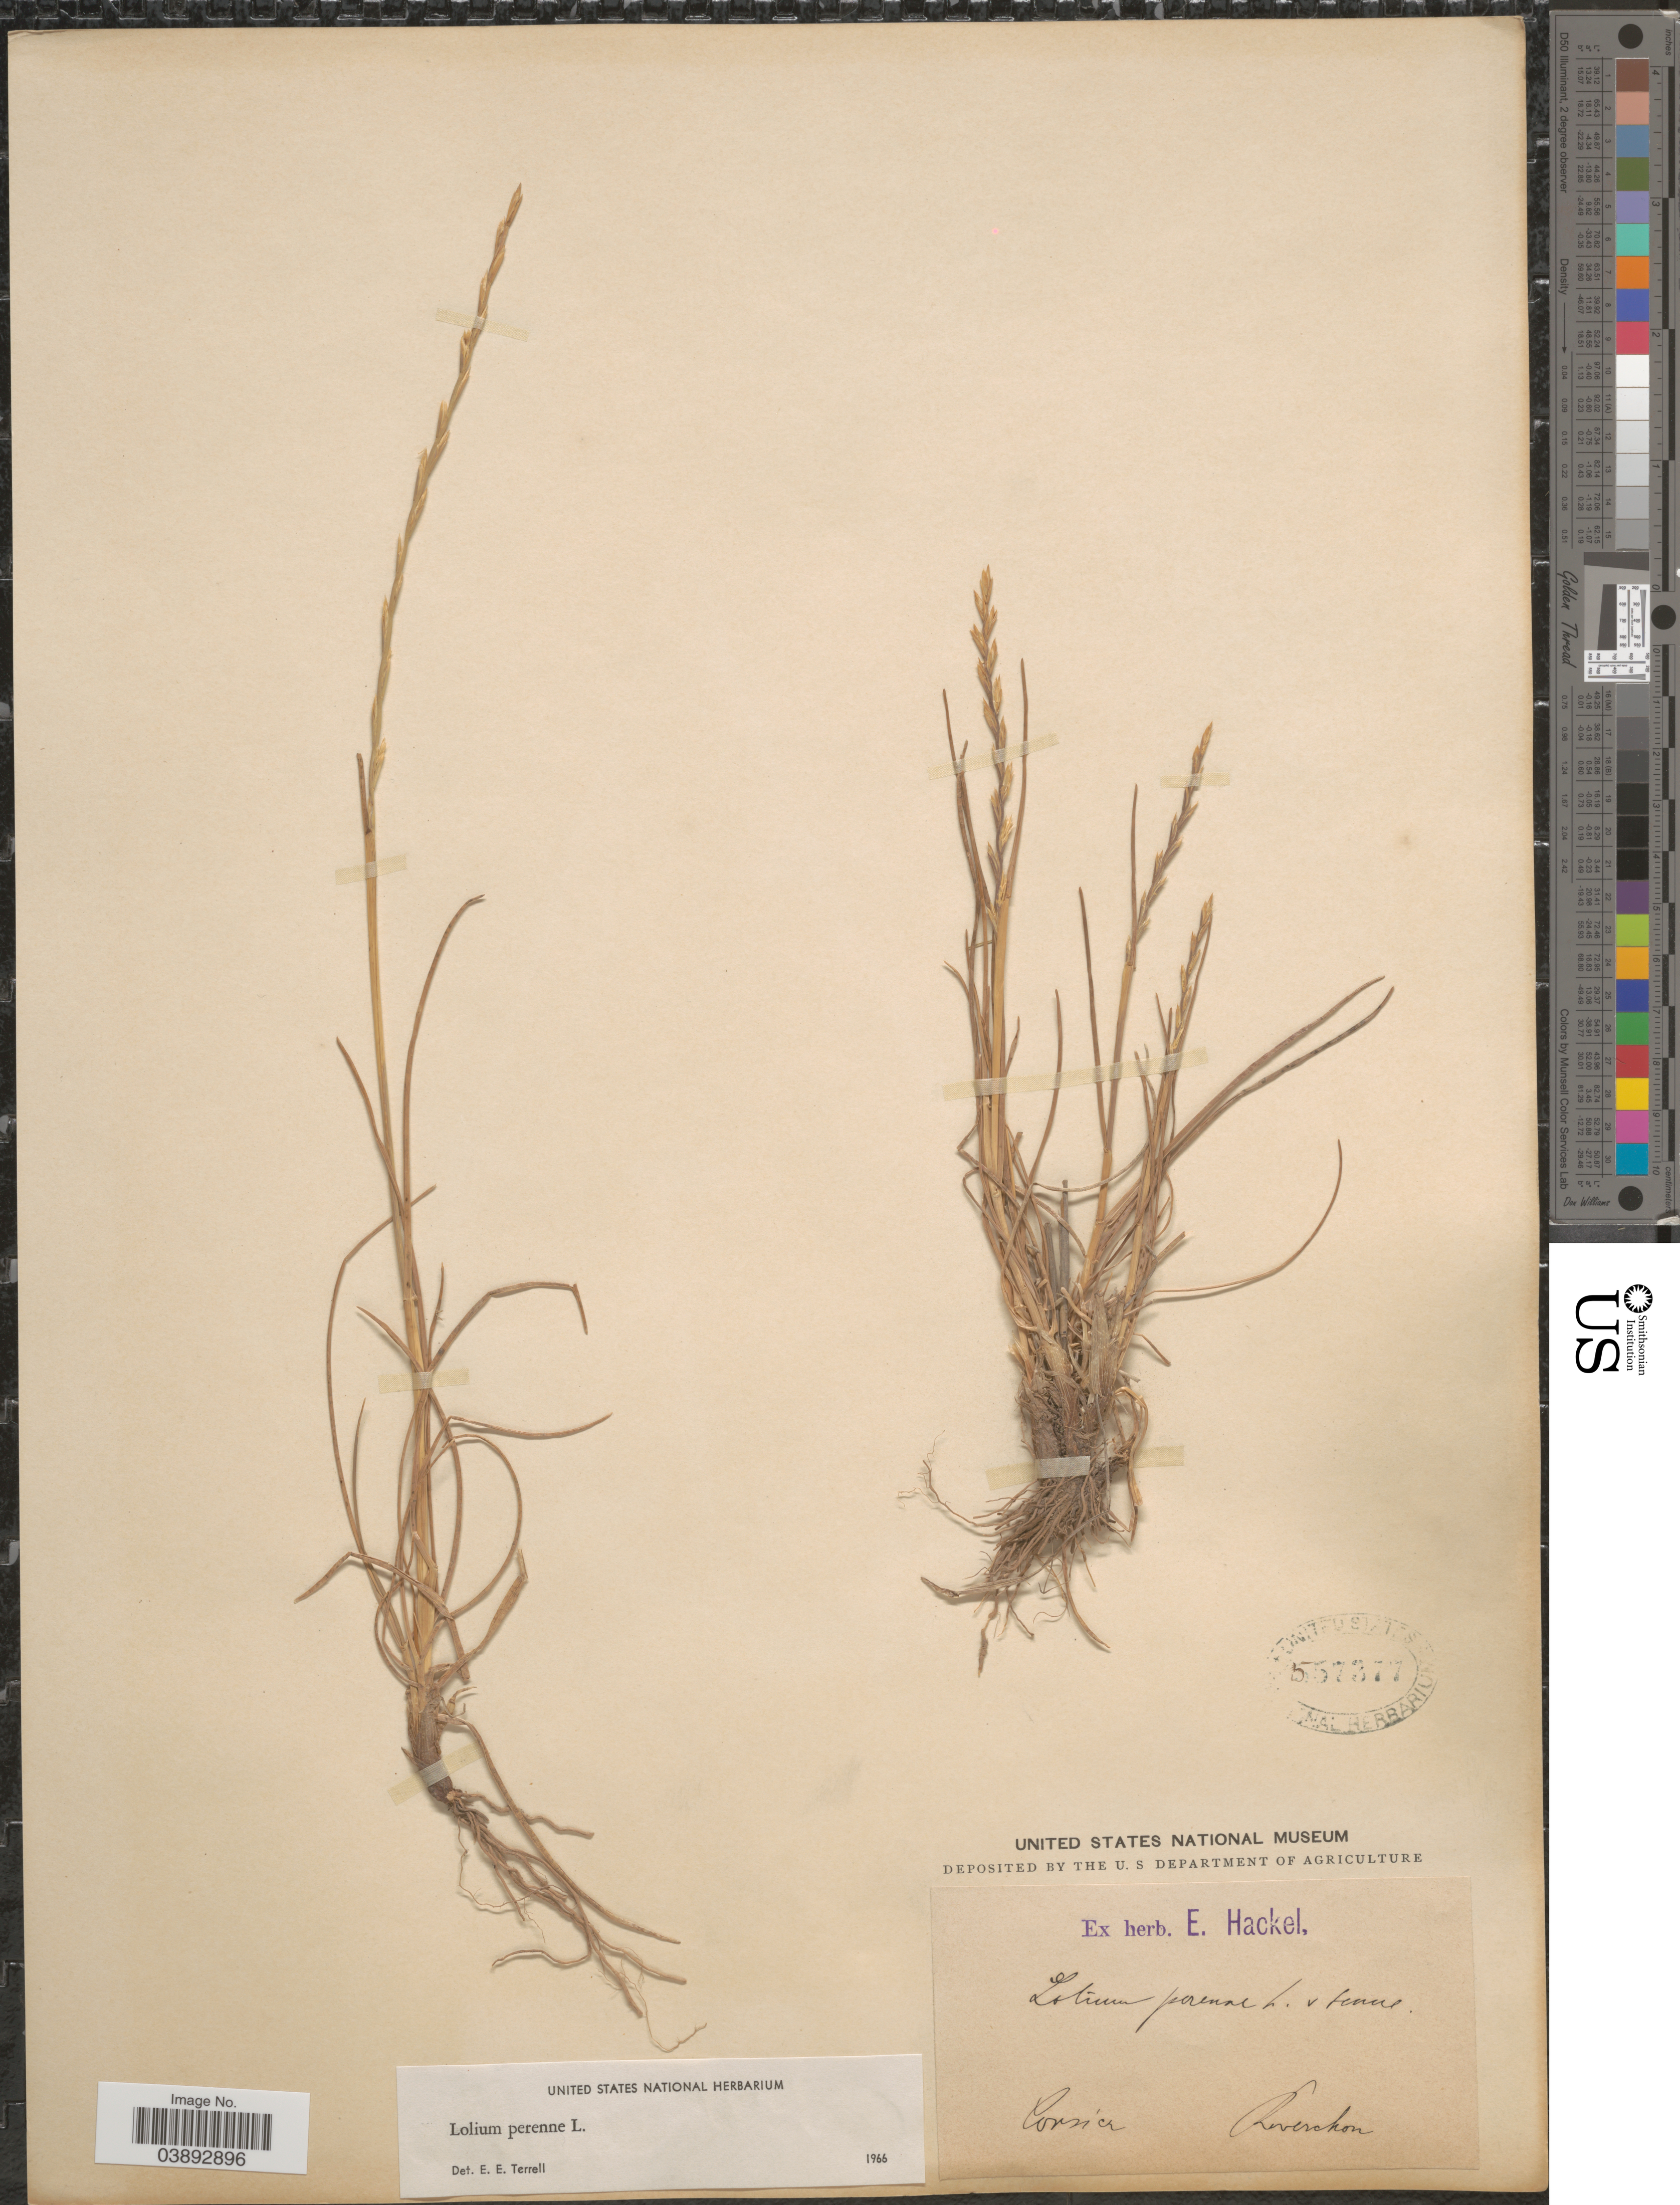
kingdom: Plantae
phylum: Tracheophyta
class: Liliopsida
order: Poales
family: Poaceae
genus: Lolium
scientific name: Lolium perenne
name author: L.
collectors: -. Reverchon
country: France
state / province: Corsica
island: Corse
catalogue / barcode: US 557377